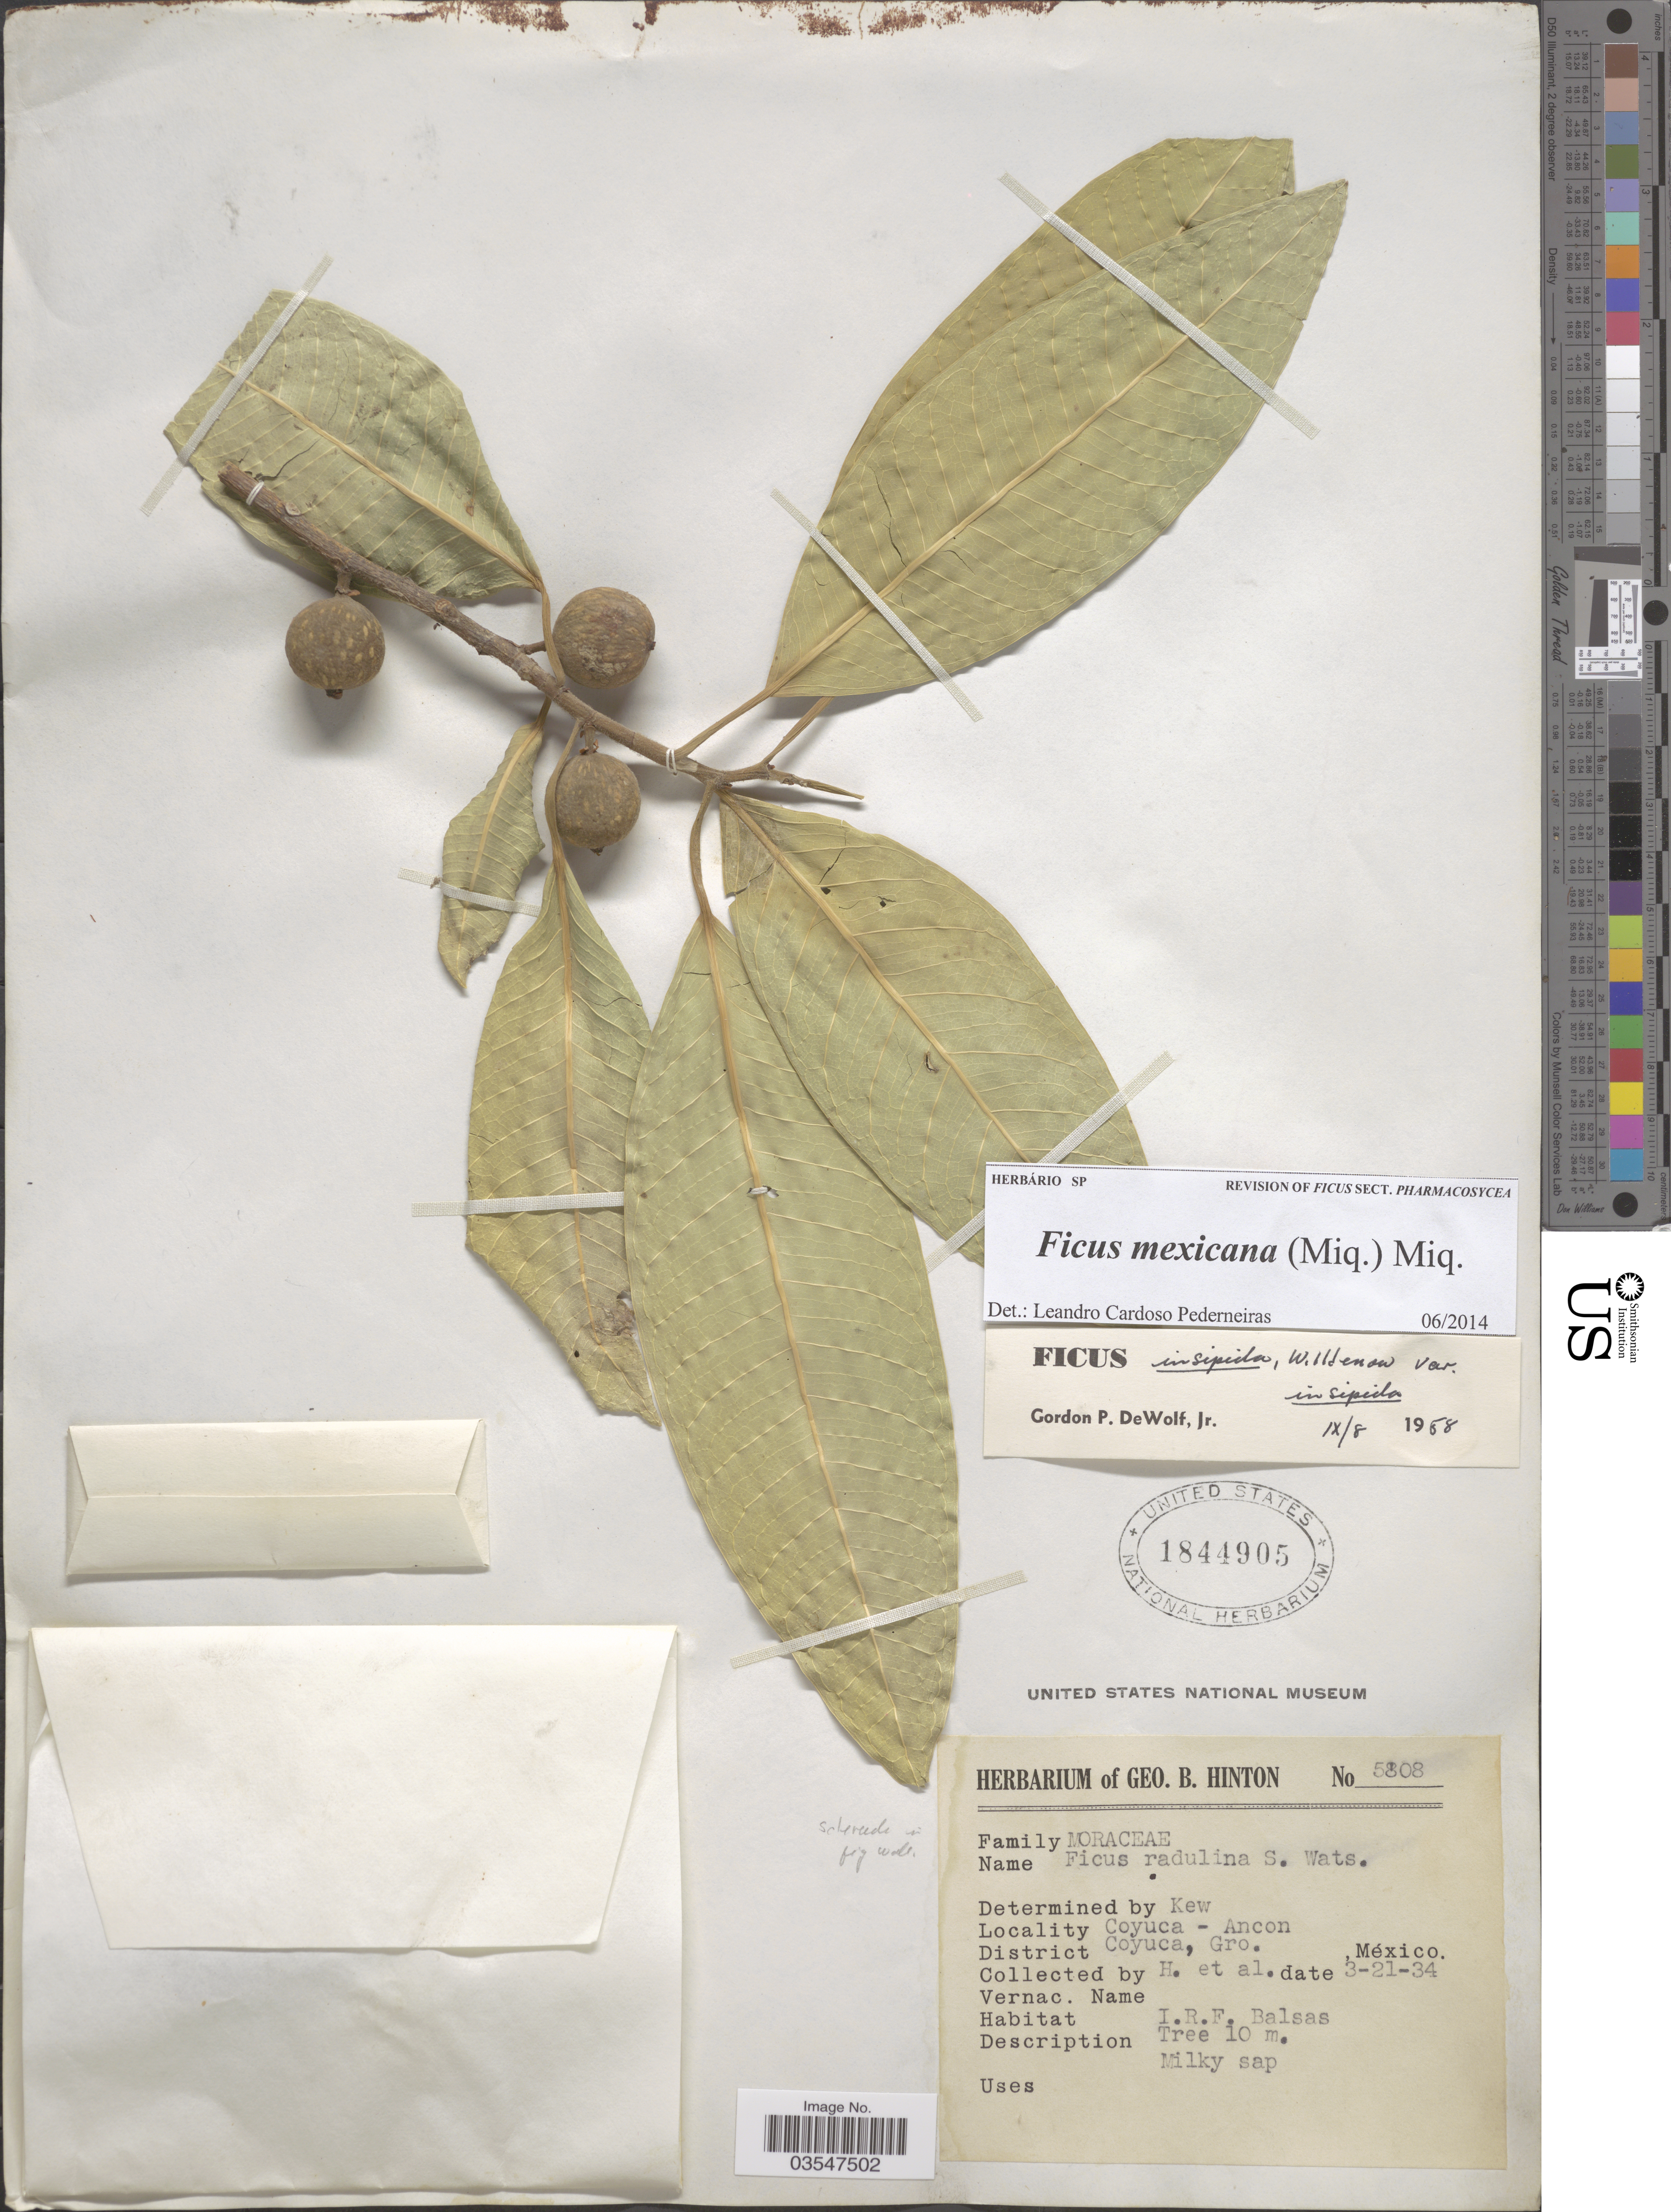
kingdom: Plantae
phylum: Tracheophyta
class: Magnoliopsida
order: Rosales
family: Moraceae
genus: Ficus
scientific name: Ficus mexicana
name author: (Miq.) Miq.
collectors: G. B. Hinton & et al.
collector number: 5808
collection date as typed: Transcribed d/m/y: 21/3/34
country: Mexico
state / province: Guerrero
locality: Coyuca - Ancon. District Coyuca.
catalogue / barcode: US 1844905